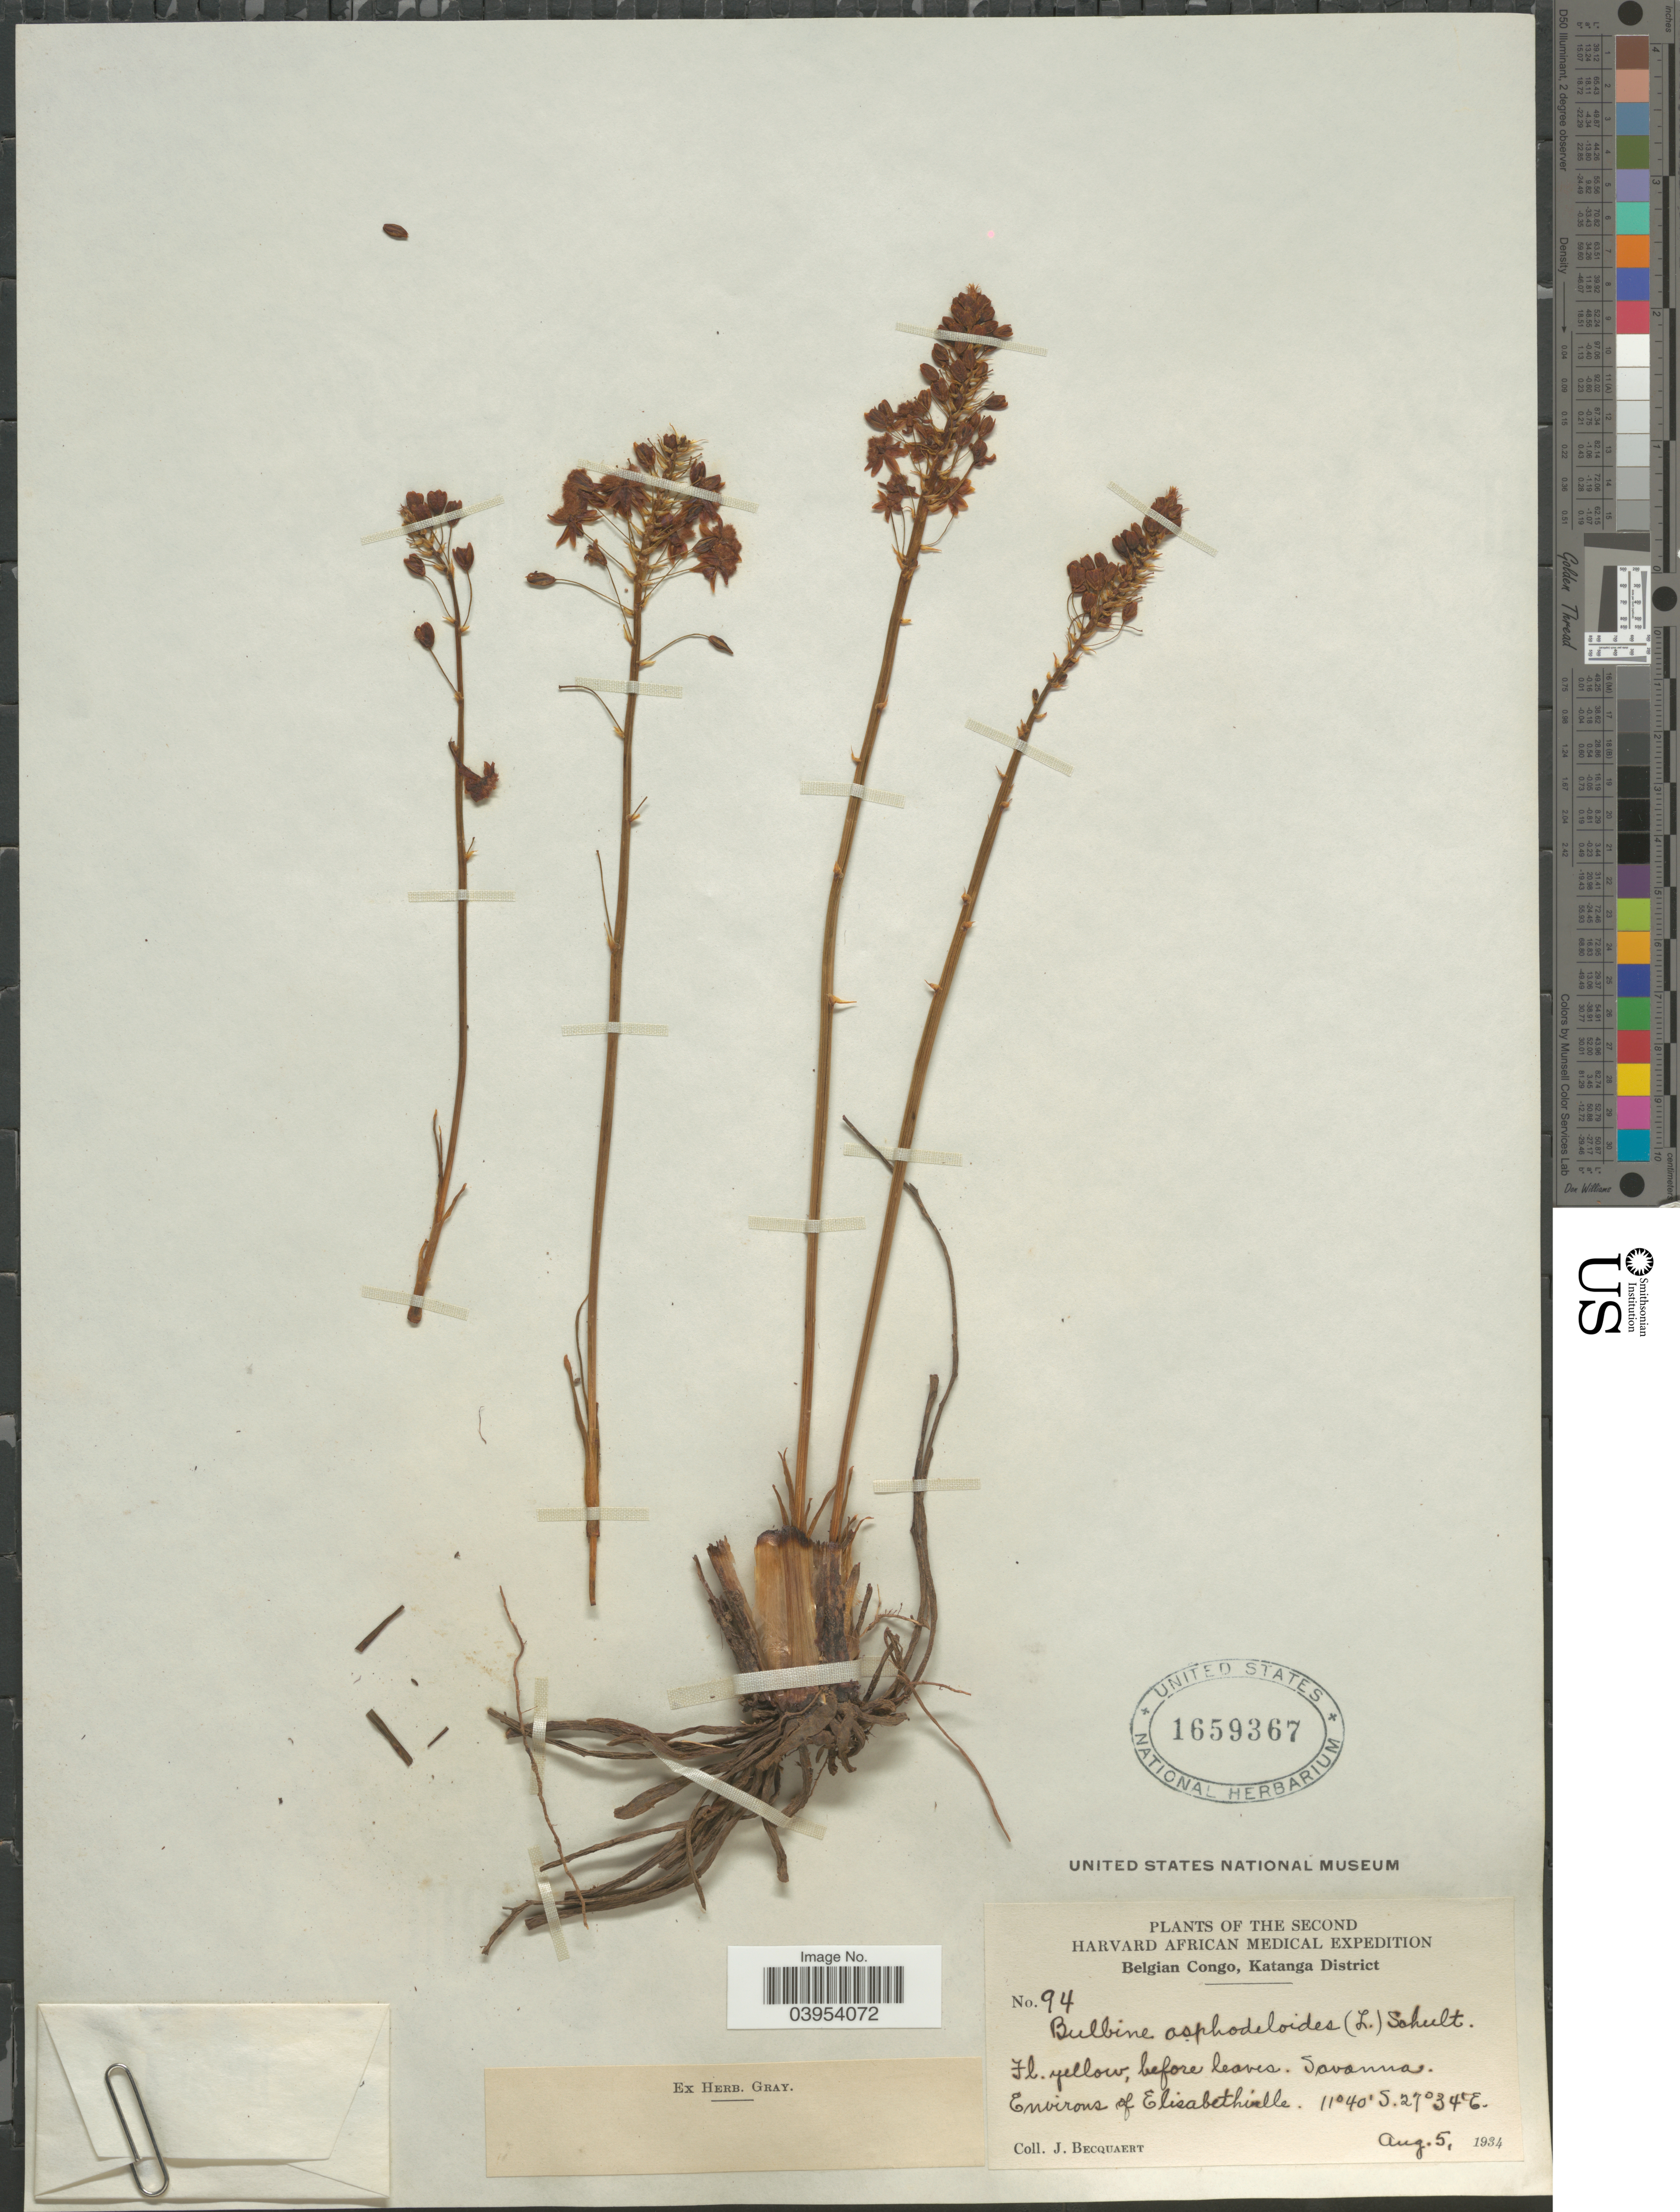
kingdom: Plantae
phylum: Tracheophyta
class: Liliopsida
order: Asparagales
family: Asphodelaceae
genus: Bulbine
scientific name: Bulbine asphodeloides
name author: (L.) Spreng.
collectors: J. Becquaert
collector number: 94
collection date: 1934-08-05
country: Congo, Democratic Republic of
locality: Belgian Congo, Katanaga District. Environs of Elisabethville.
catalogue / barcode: US 1659367